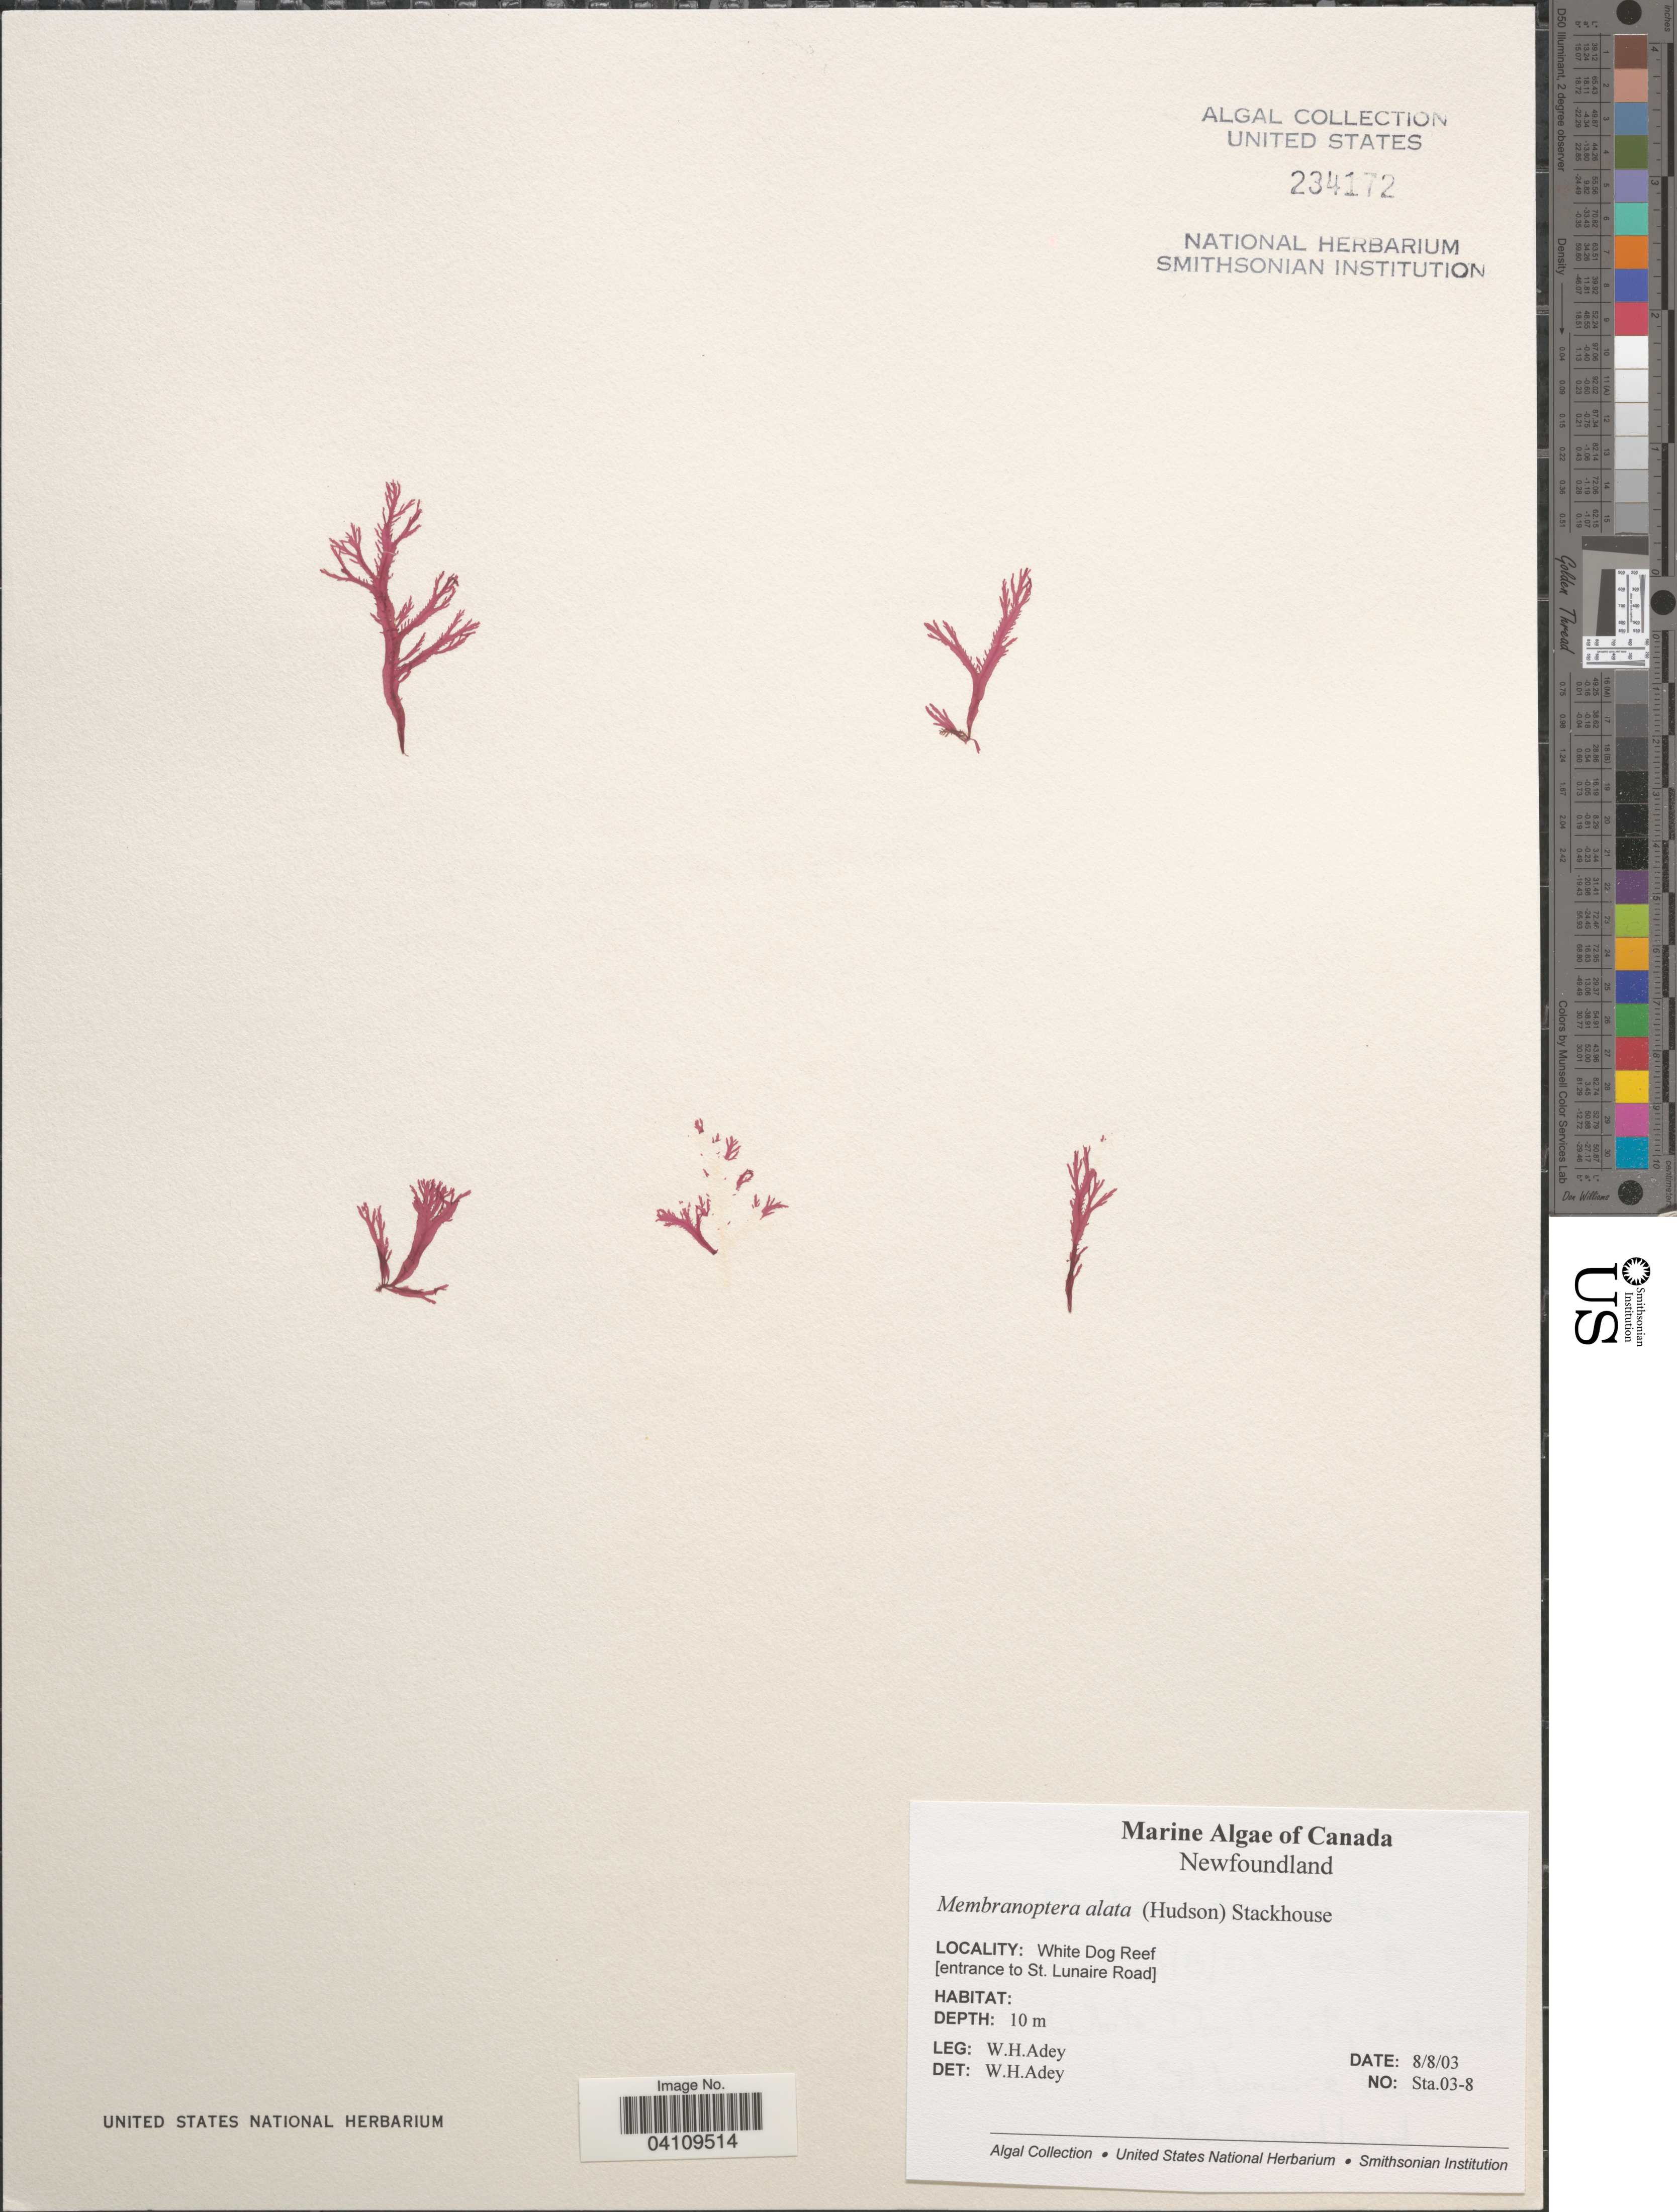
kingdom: Plantae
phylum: Rhodophyta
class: Florideophyceae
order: Ceramiales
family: Delesseriaceae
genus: Membranoptera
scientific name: Membranoptera alata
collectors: W. H. Adey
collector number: Sta.03-8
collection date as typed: Transcribed d/m/y: 8/8/3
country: Canada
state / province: Newfoundland and Labrador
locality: White Dog Point [Ent. to St. Lunaire Road].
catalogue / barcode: US 234172